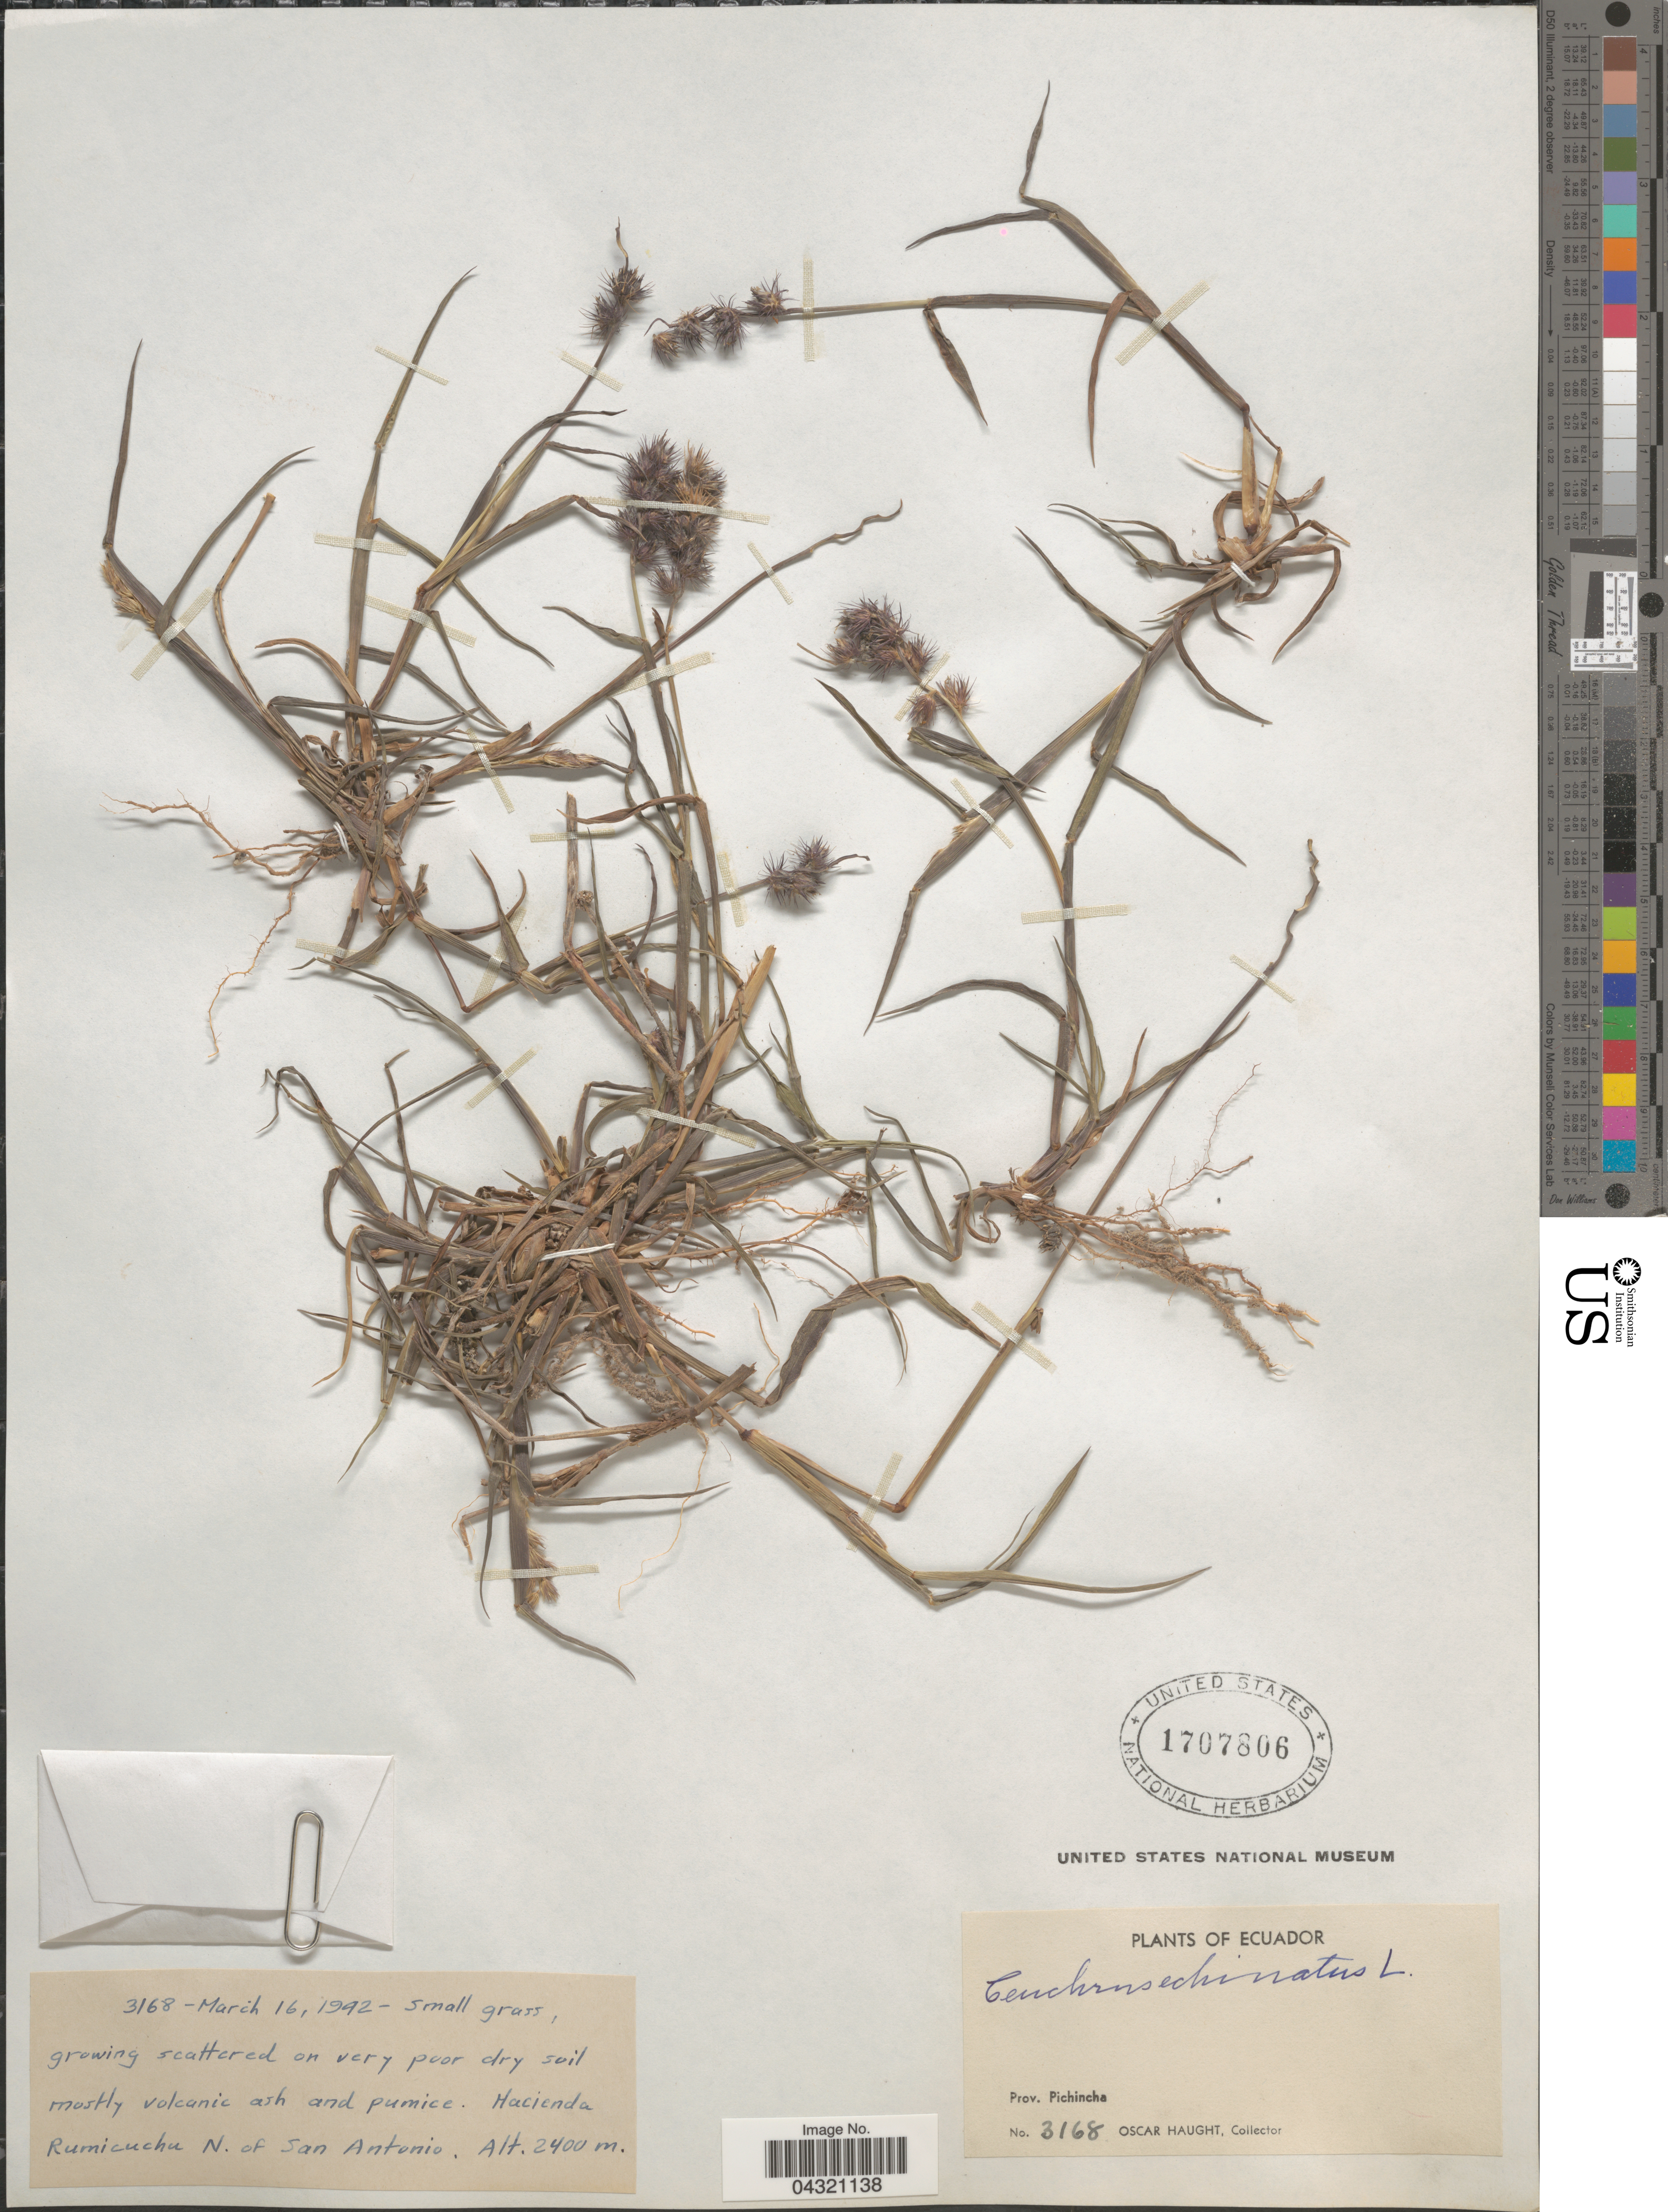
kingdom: Plantae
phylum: Tracheophyta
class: Liliopsida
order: Poales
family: Poaceae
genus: Cenchrus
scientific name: Cenchrus echinatus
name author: L.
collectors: O. L. Haught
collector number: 3168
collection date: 1942-03-16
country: Ecuador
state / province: Pichincha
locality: Hacienda Rumicuchu N. of San Antonio.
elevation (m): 2400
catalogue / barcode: US 1707806